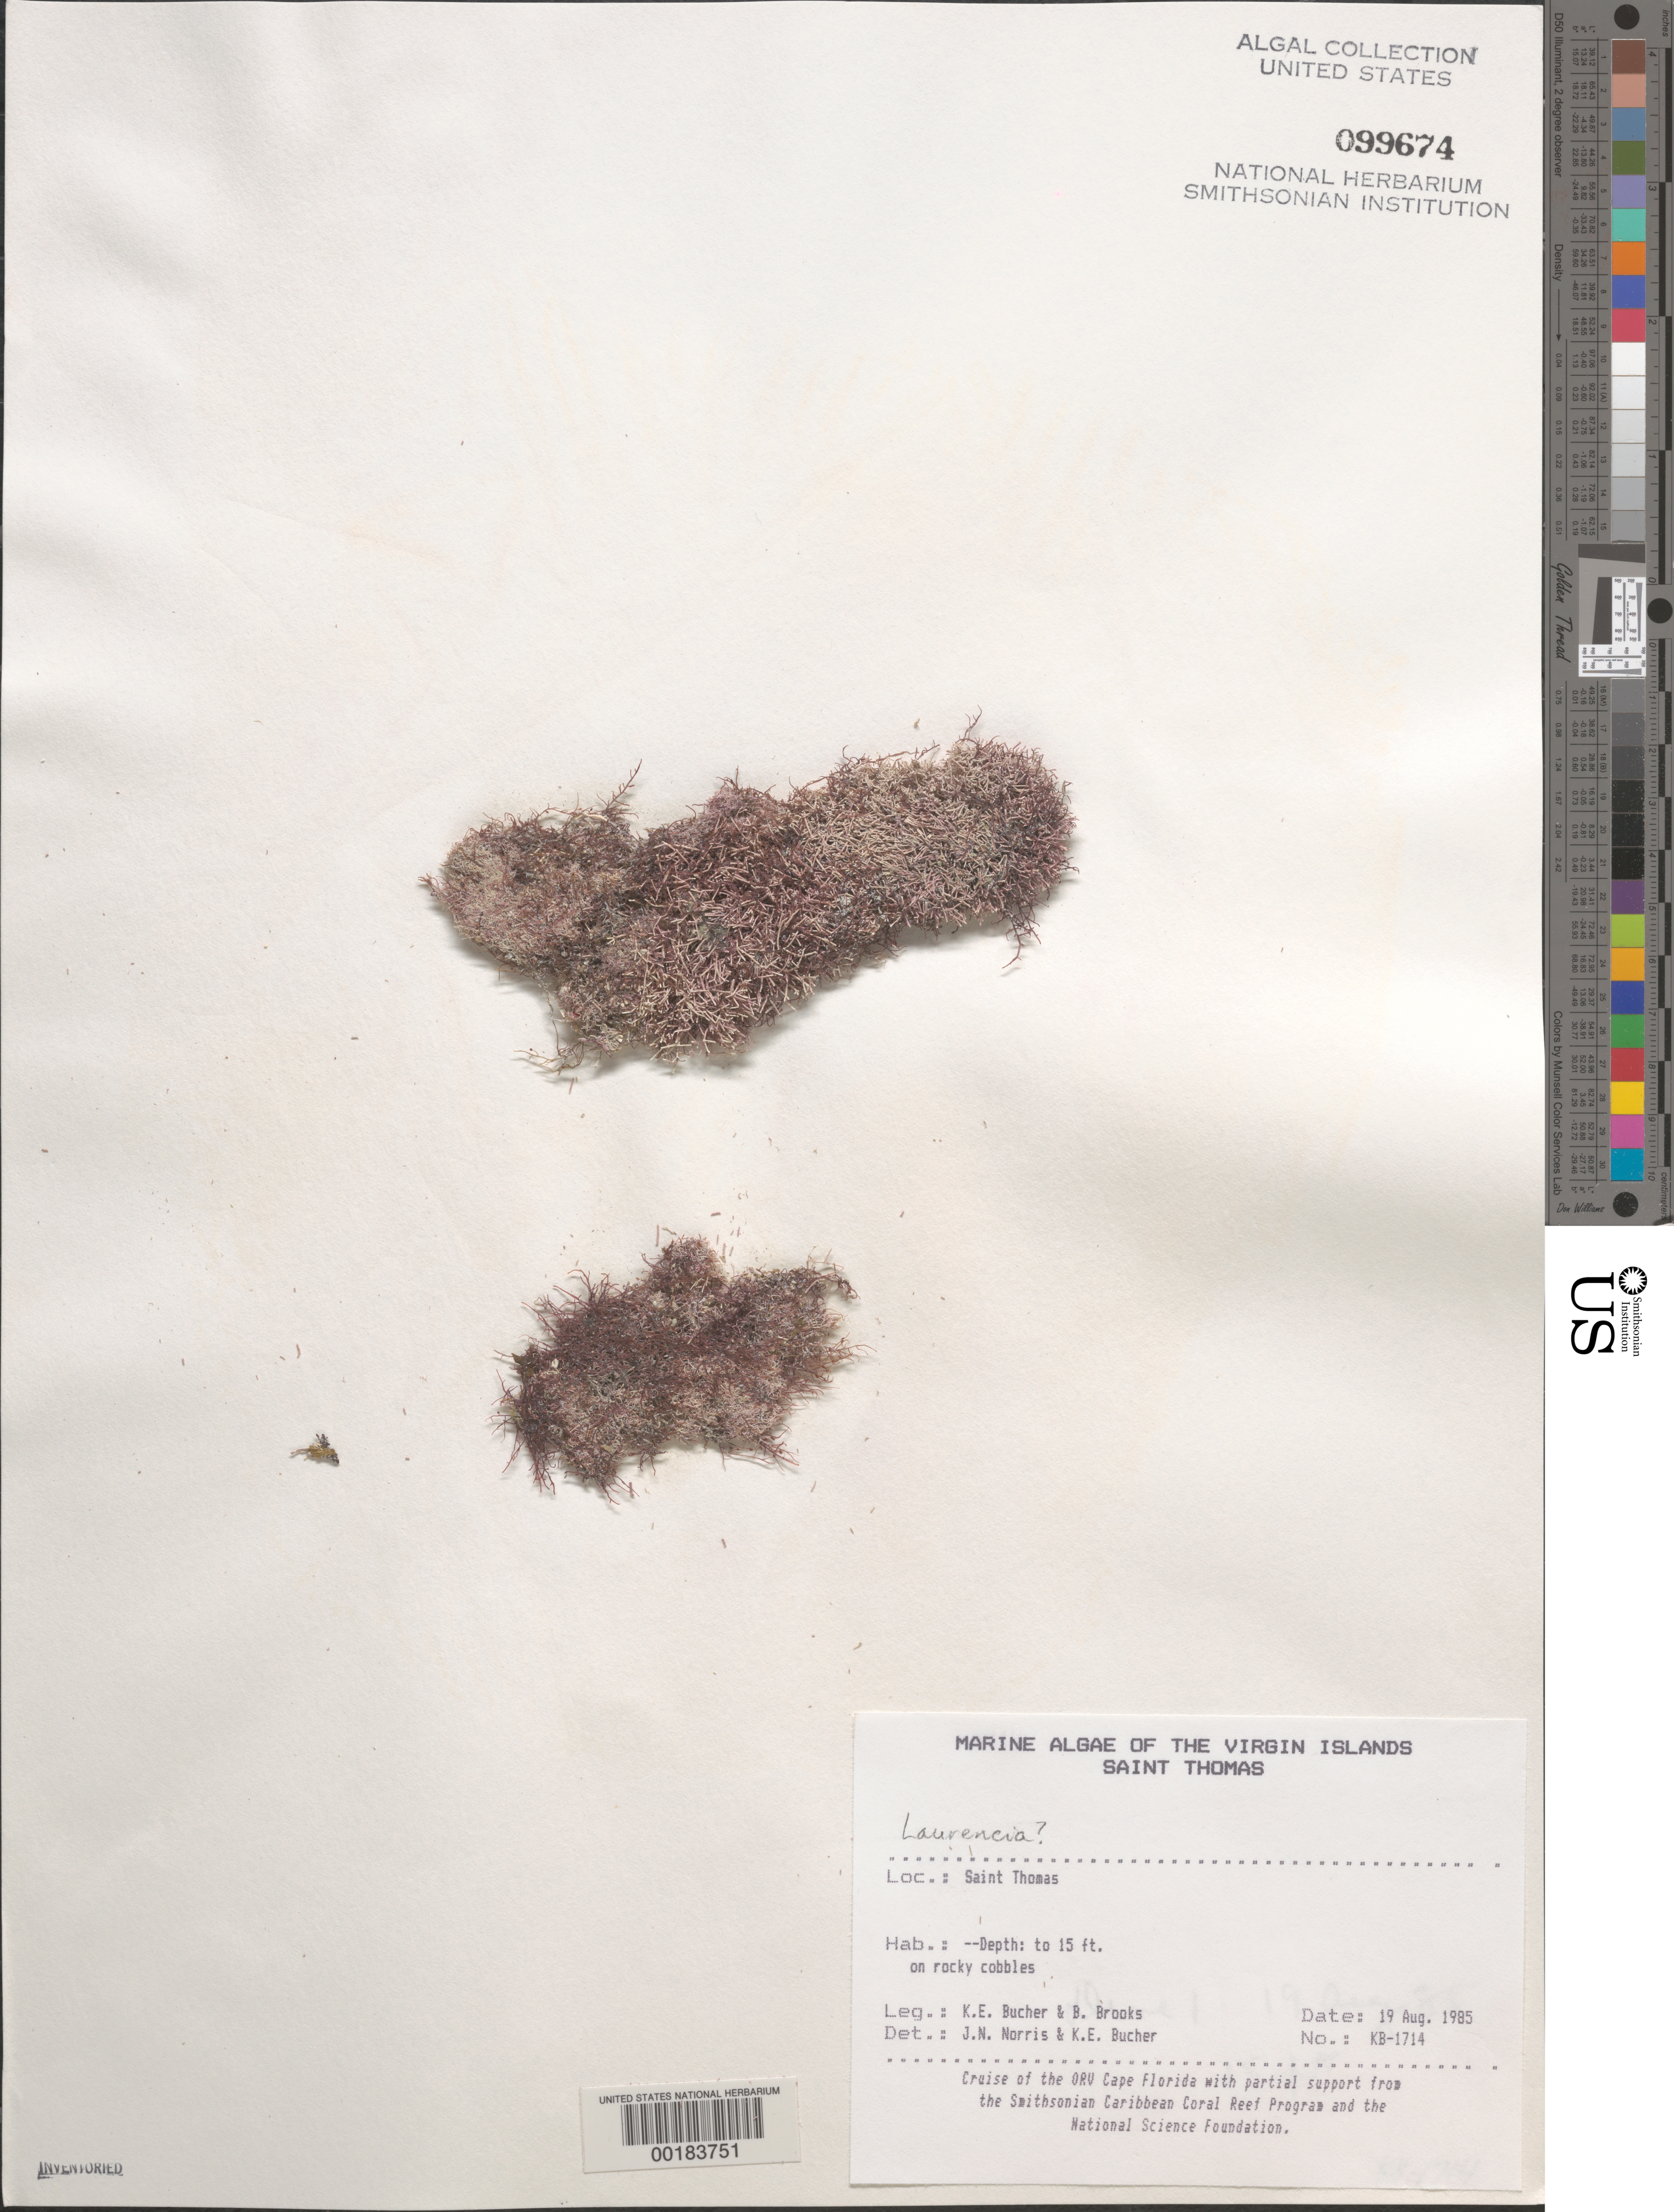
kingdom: Plantae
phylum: Rhodophyta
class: Florideophyceae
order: Ceramiales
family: Rhodomelaceae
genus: Laurencia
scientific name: Laurencia sp.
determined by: Norris, J. N.; Brooks, B. L.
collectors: K. E. Bucher & B. Brooks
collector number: Kb-1714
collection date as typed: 19 Aug 1985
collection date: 1985-08-19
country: U.S. Virgin Islands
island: St. Thomas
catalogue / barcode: US 99674